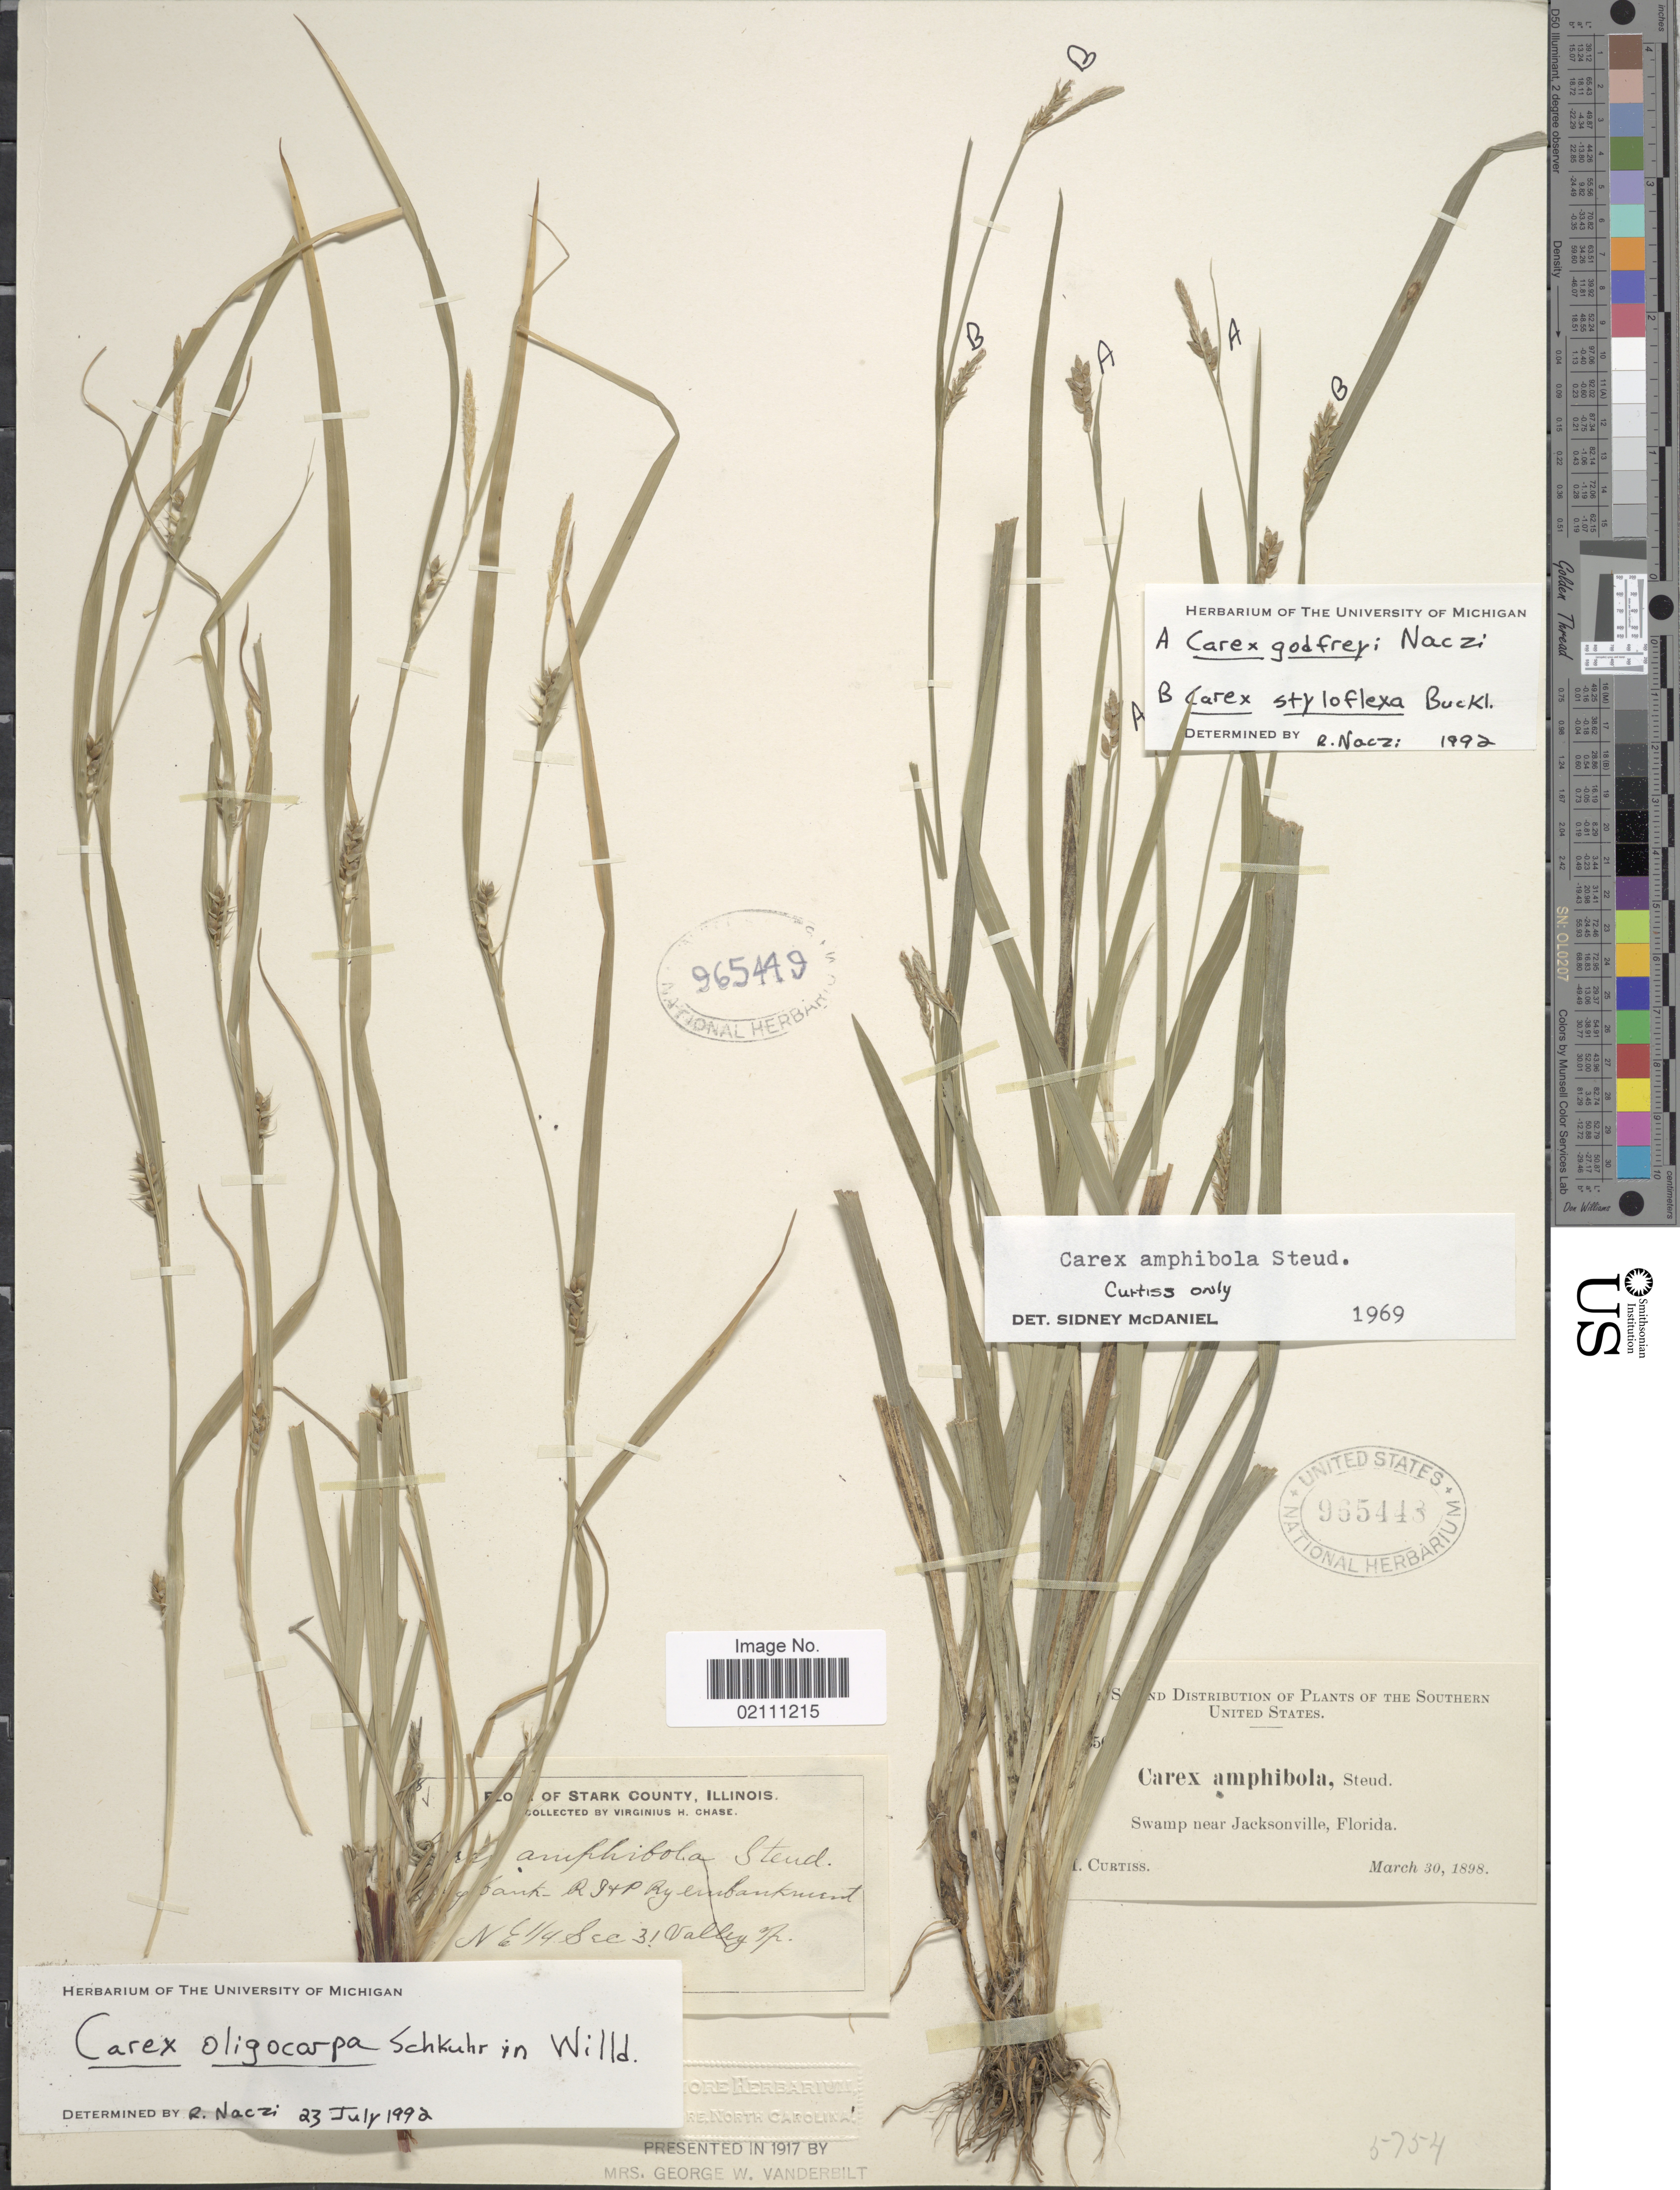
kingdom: Plantae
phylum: Tracheophyta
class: Liliopsida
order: Poales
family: Cyperaceae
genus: Carex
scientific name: Carex godfreyi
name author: Naczi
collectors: -. Curtiss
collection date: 1898-03-30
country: United States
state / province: Florida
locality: Swamp near Jacksonville, Florida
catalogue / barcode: US 965443